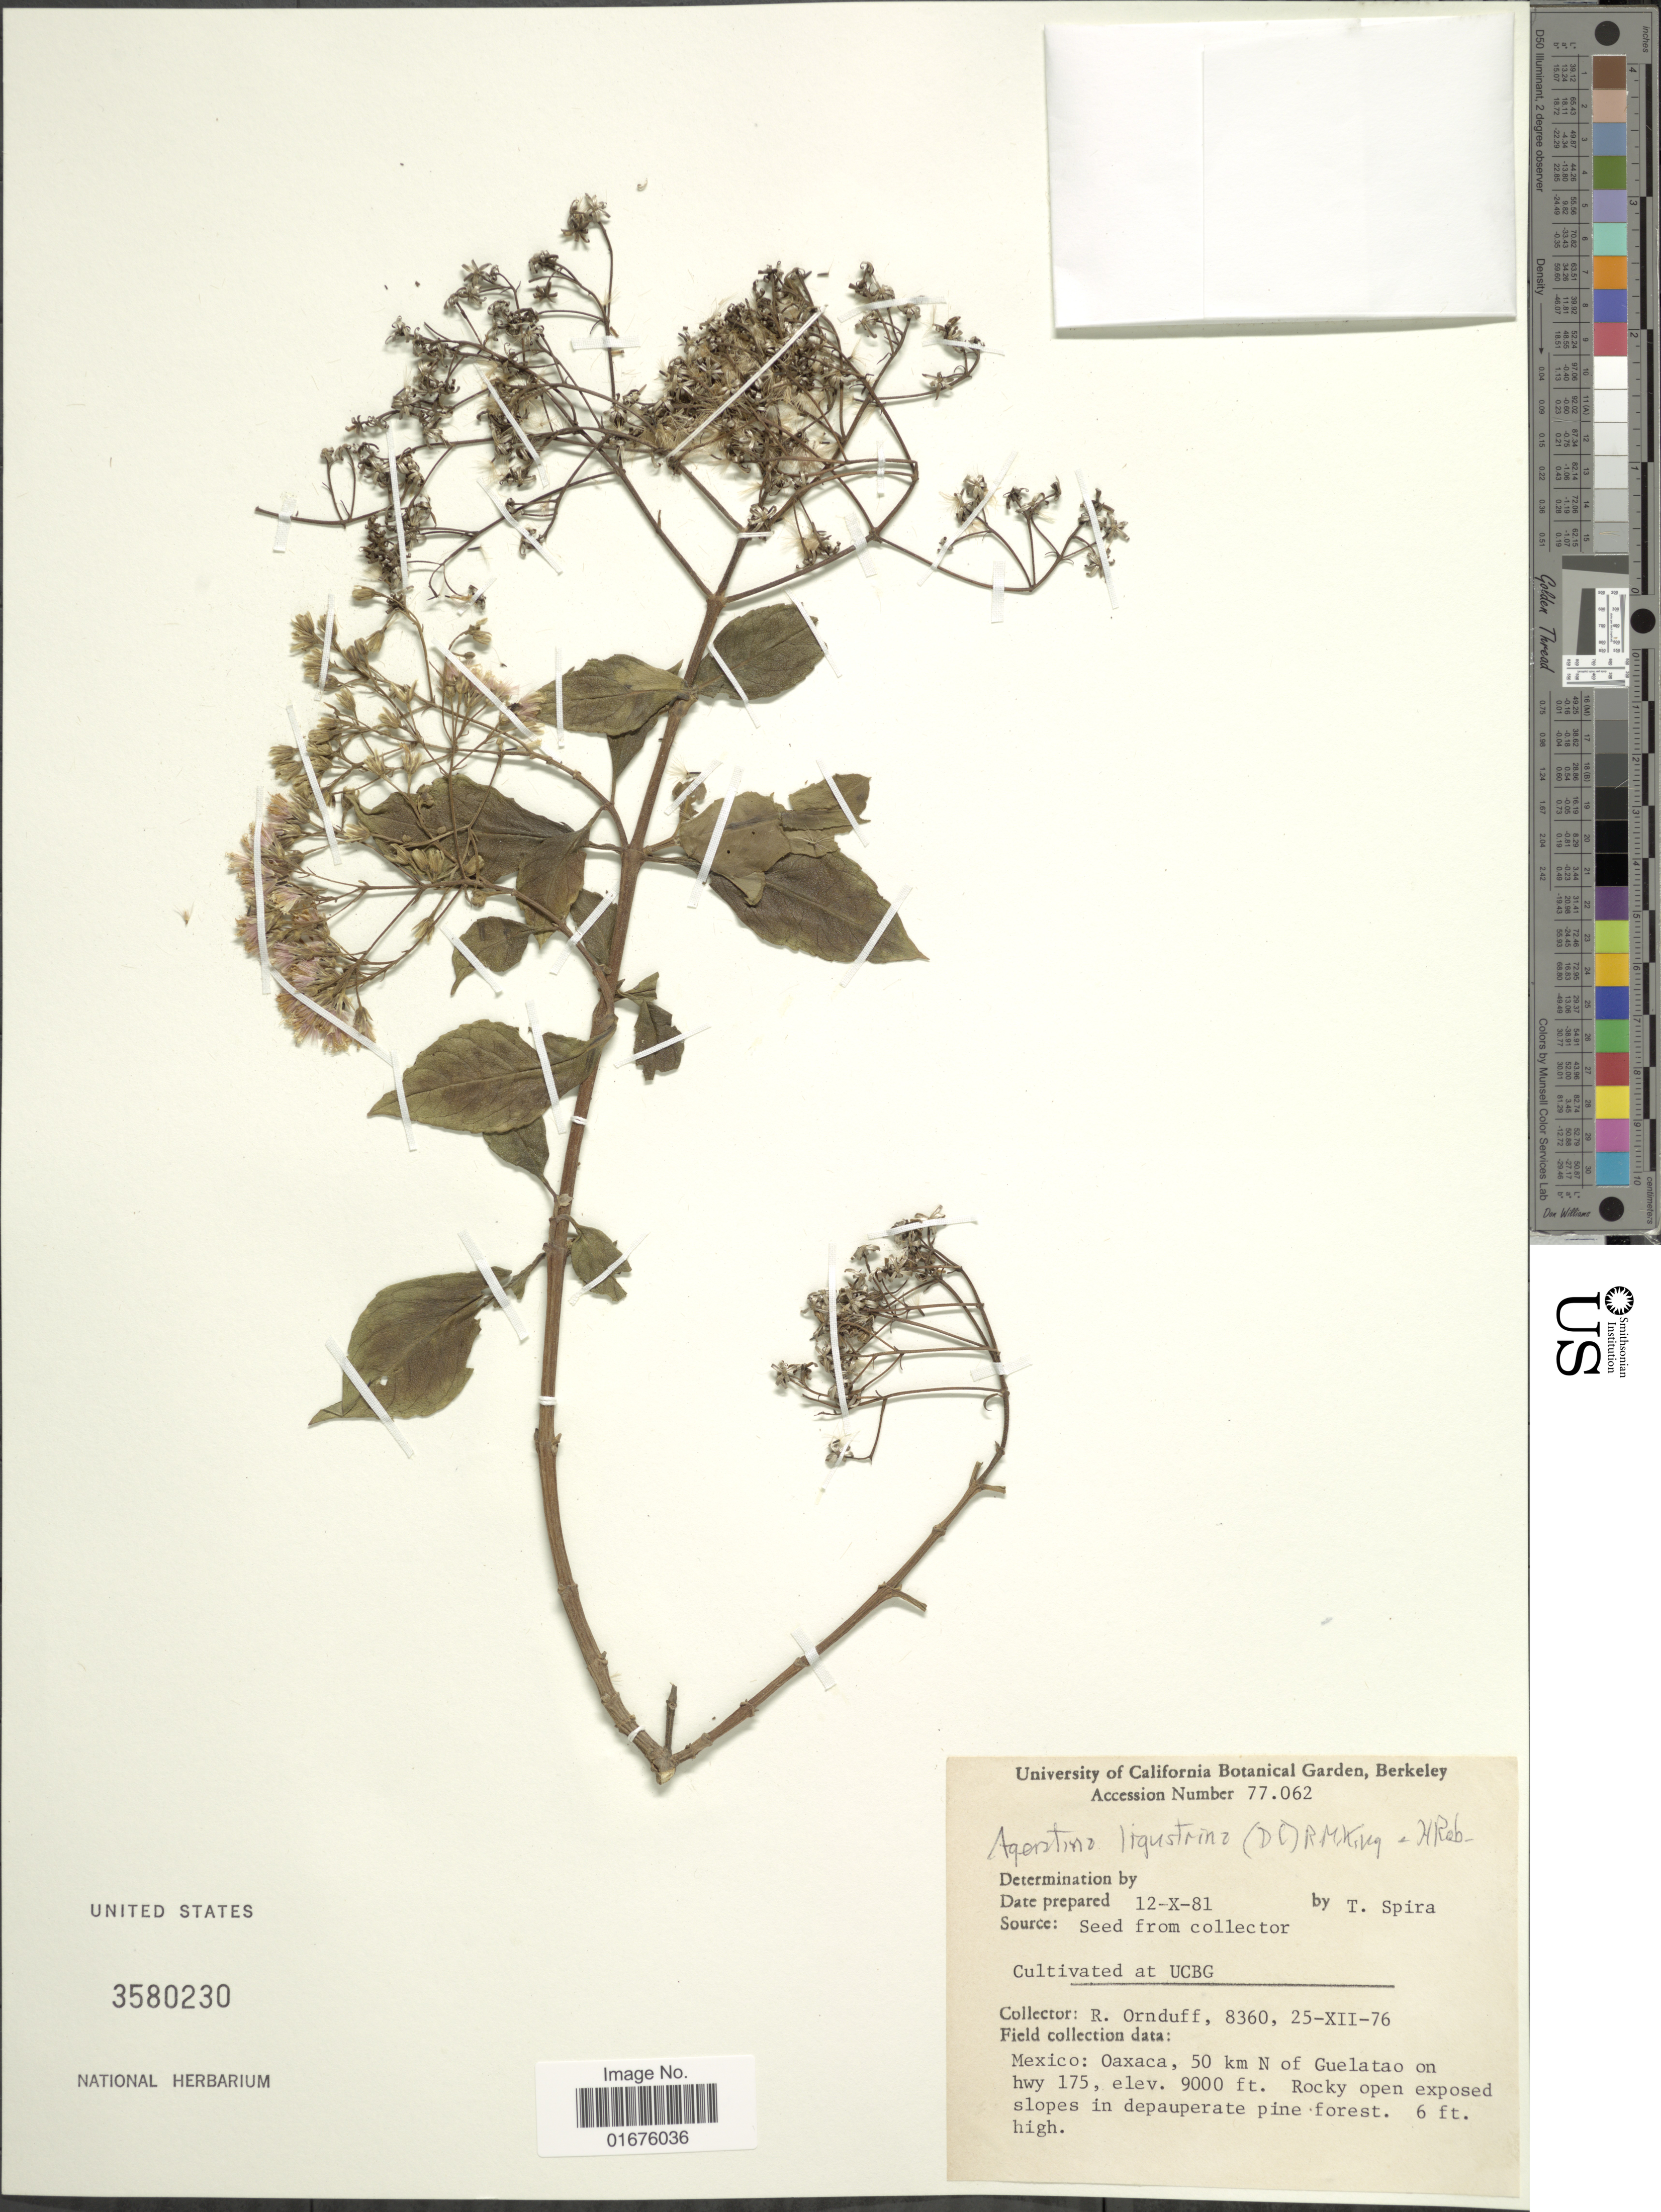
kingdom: Plantae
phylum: Tracheophyta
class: Magnoliopsida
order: Asterales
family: Asteraceae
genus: Ageratina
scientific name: Ageratina ligustrina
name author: (DC.) R.M. King & H. Rob.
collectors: T. Spira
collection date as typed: Transcribed d/m/y: 12/10/81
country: United States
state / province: California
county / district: Alameda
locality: University of California Botanical Garden,Berkeley, Accession Number 77.062, UCBG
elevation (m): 2743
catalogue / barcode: US 3580230